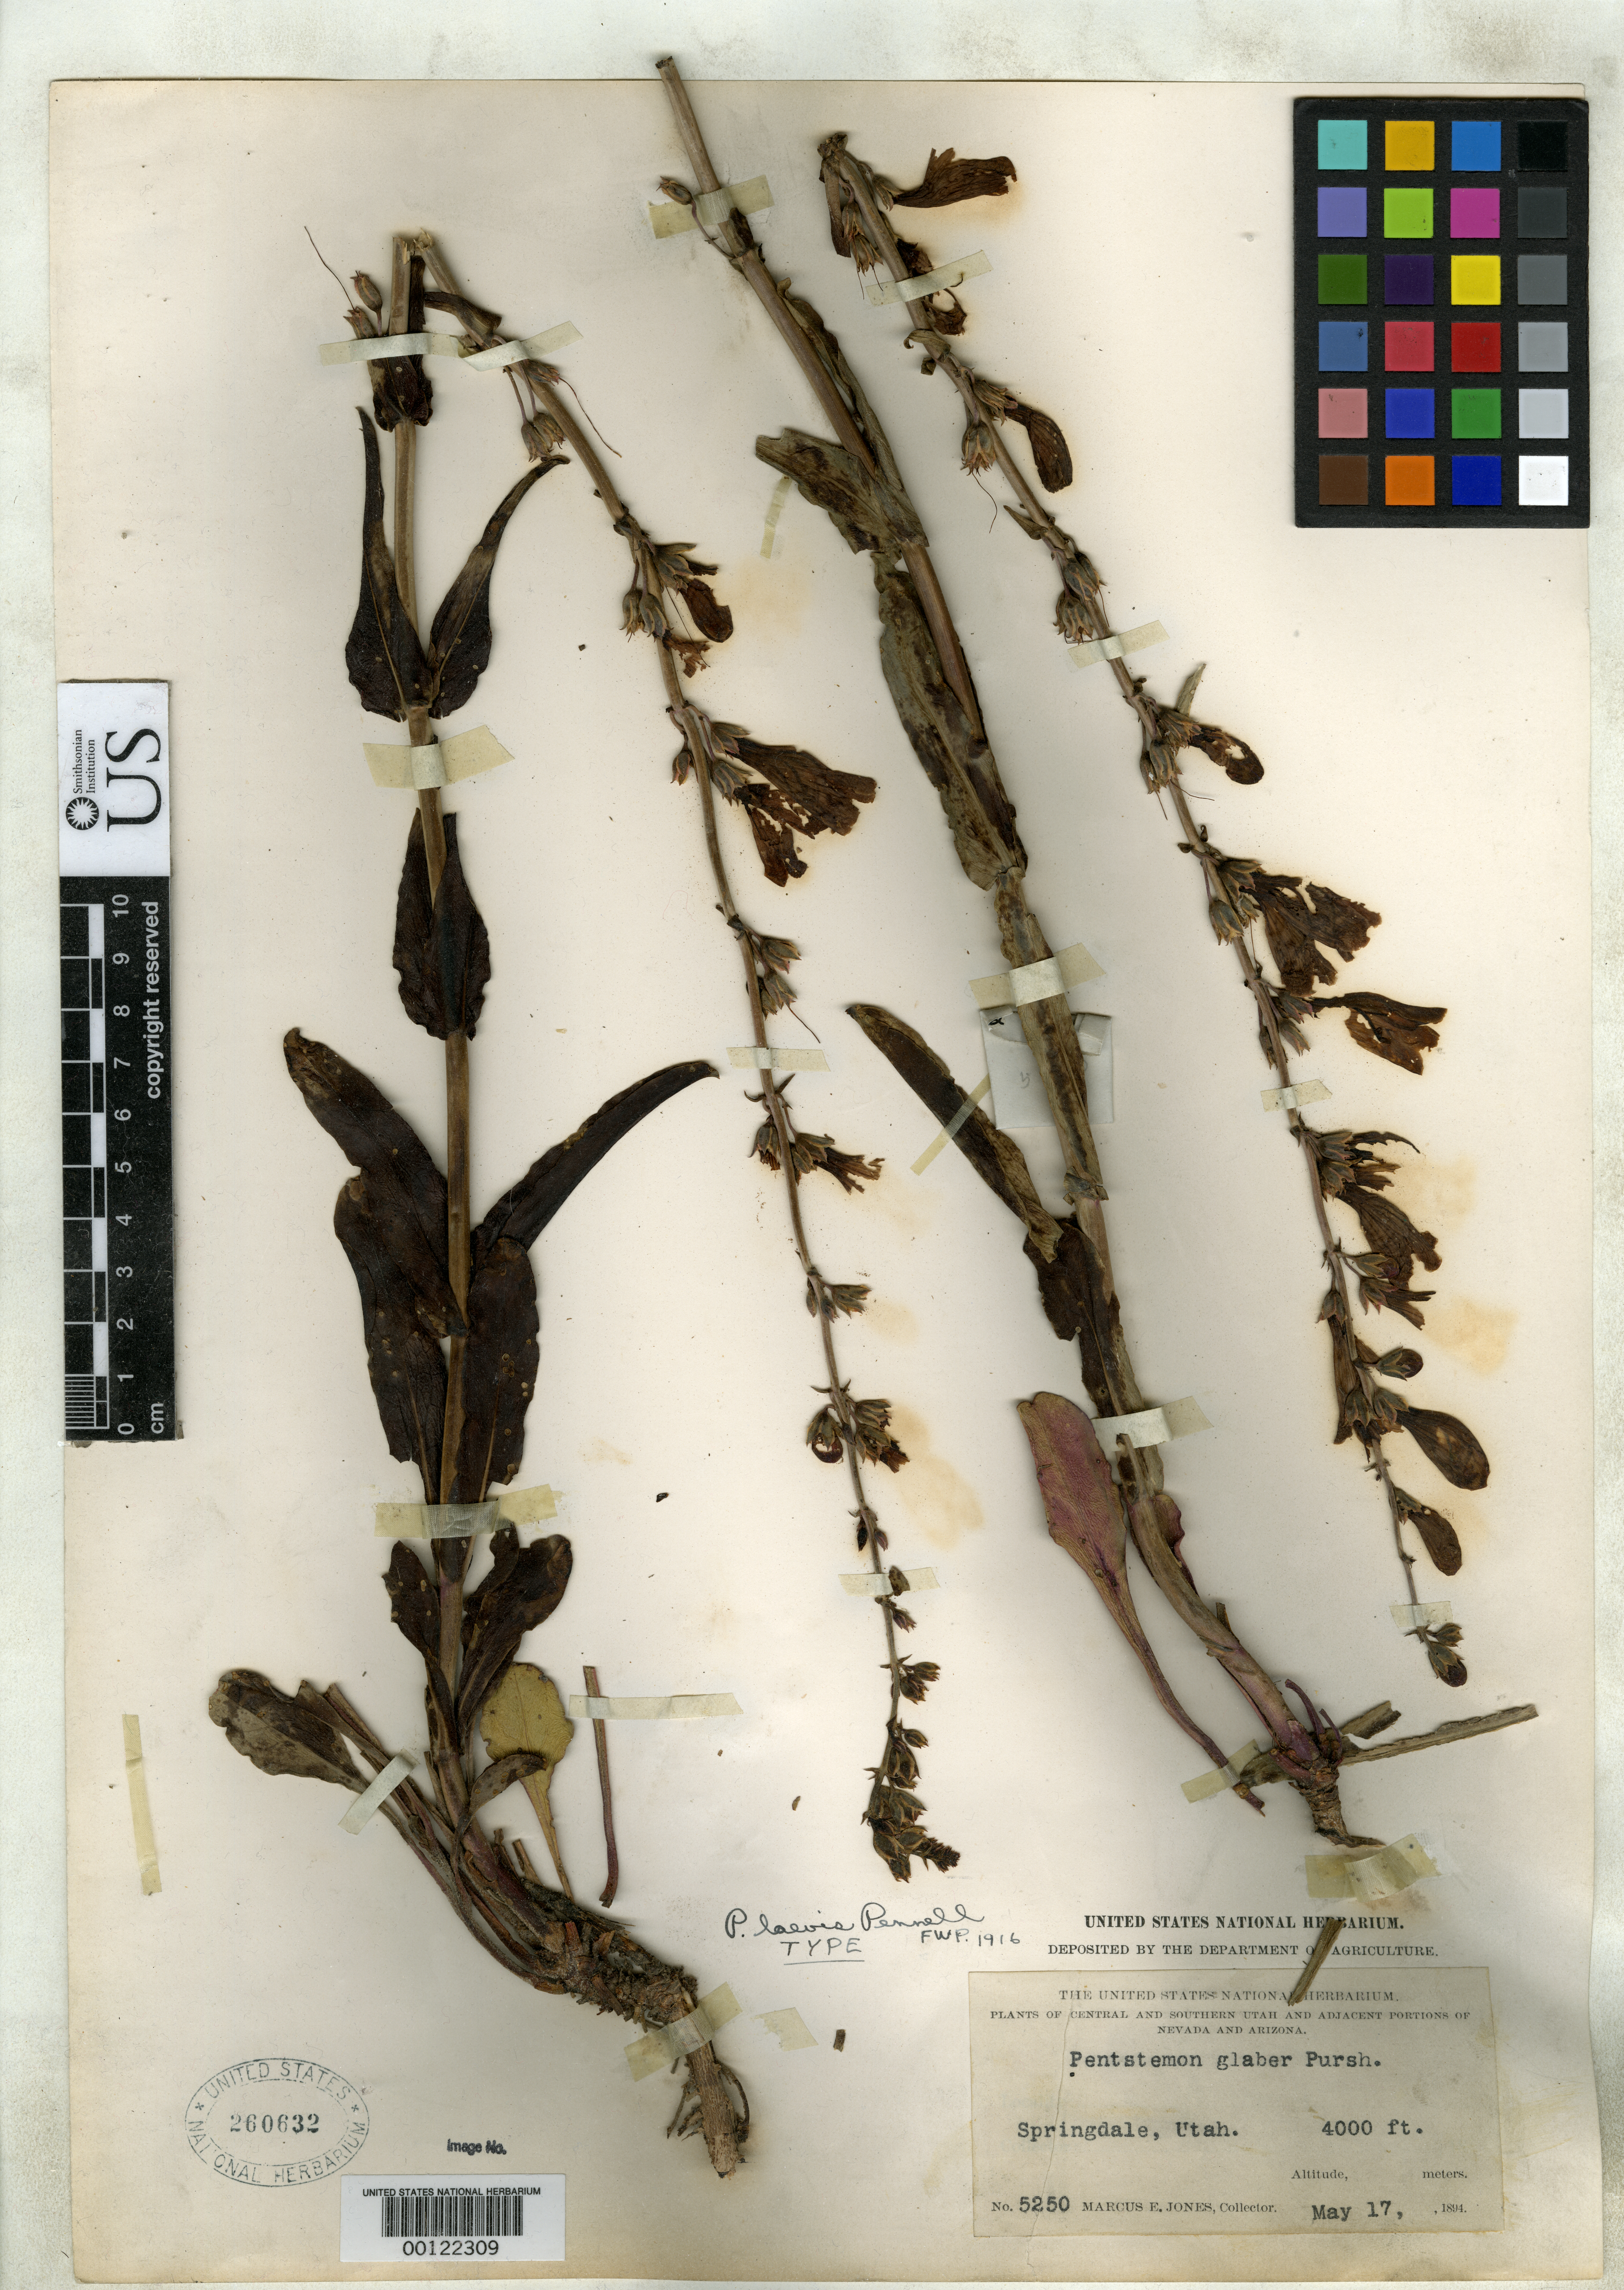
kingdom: Plantae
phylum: Tracheophyta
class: Magnoliopsida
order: Lamiales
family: Plantaginaceae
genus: Penstemon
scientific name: Penstemon laevis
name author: Pennell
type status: Holotype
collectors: M. E. Jones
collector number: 5250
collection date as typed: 17 May 1894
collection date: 1894-05-17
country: United States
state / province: Utah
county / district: Washington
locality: Springdale.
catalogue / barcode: US 260632